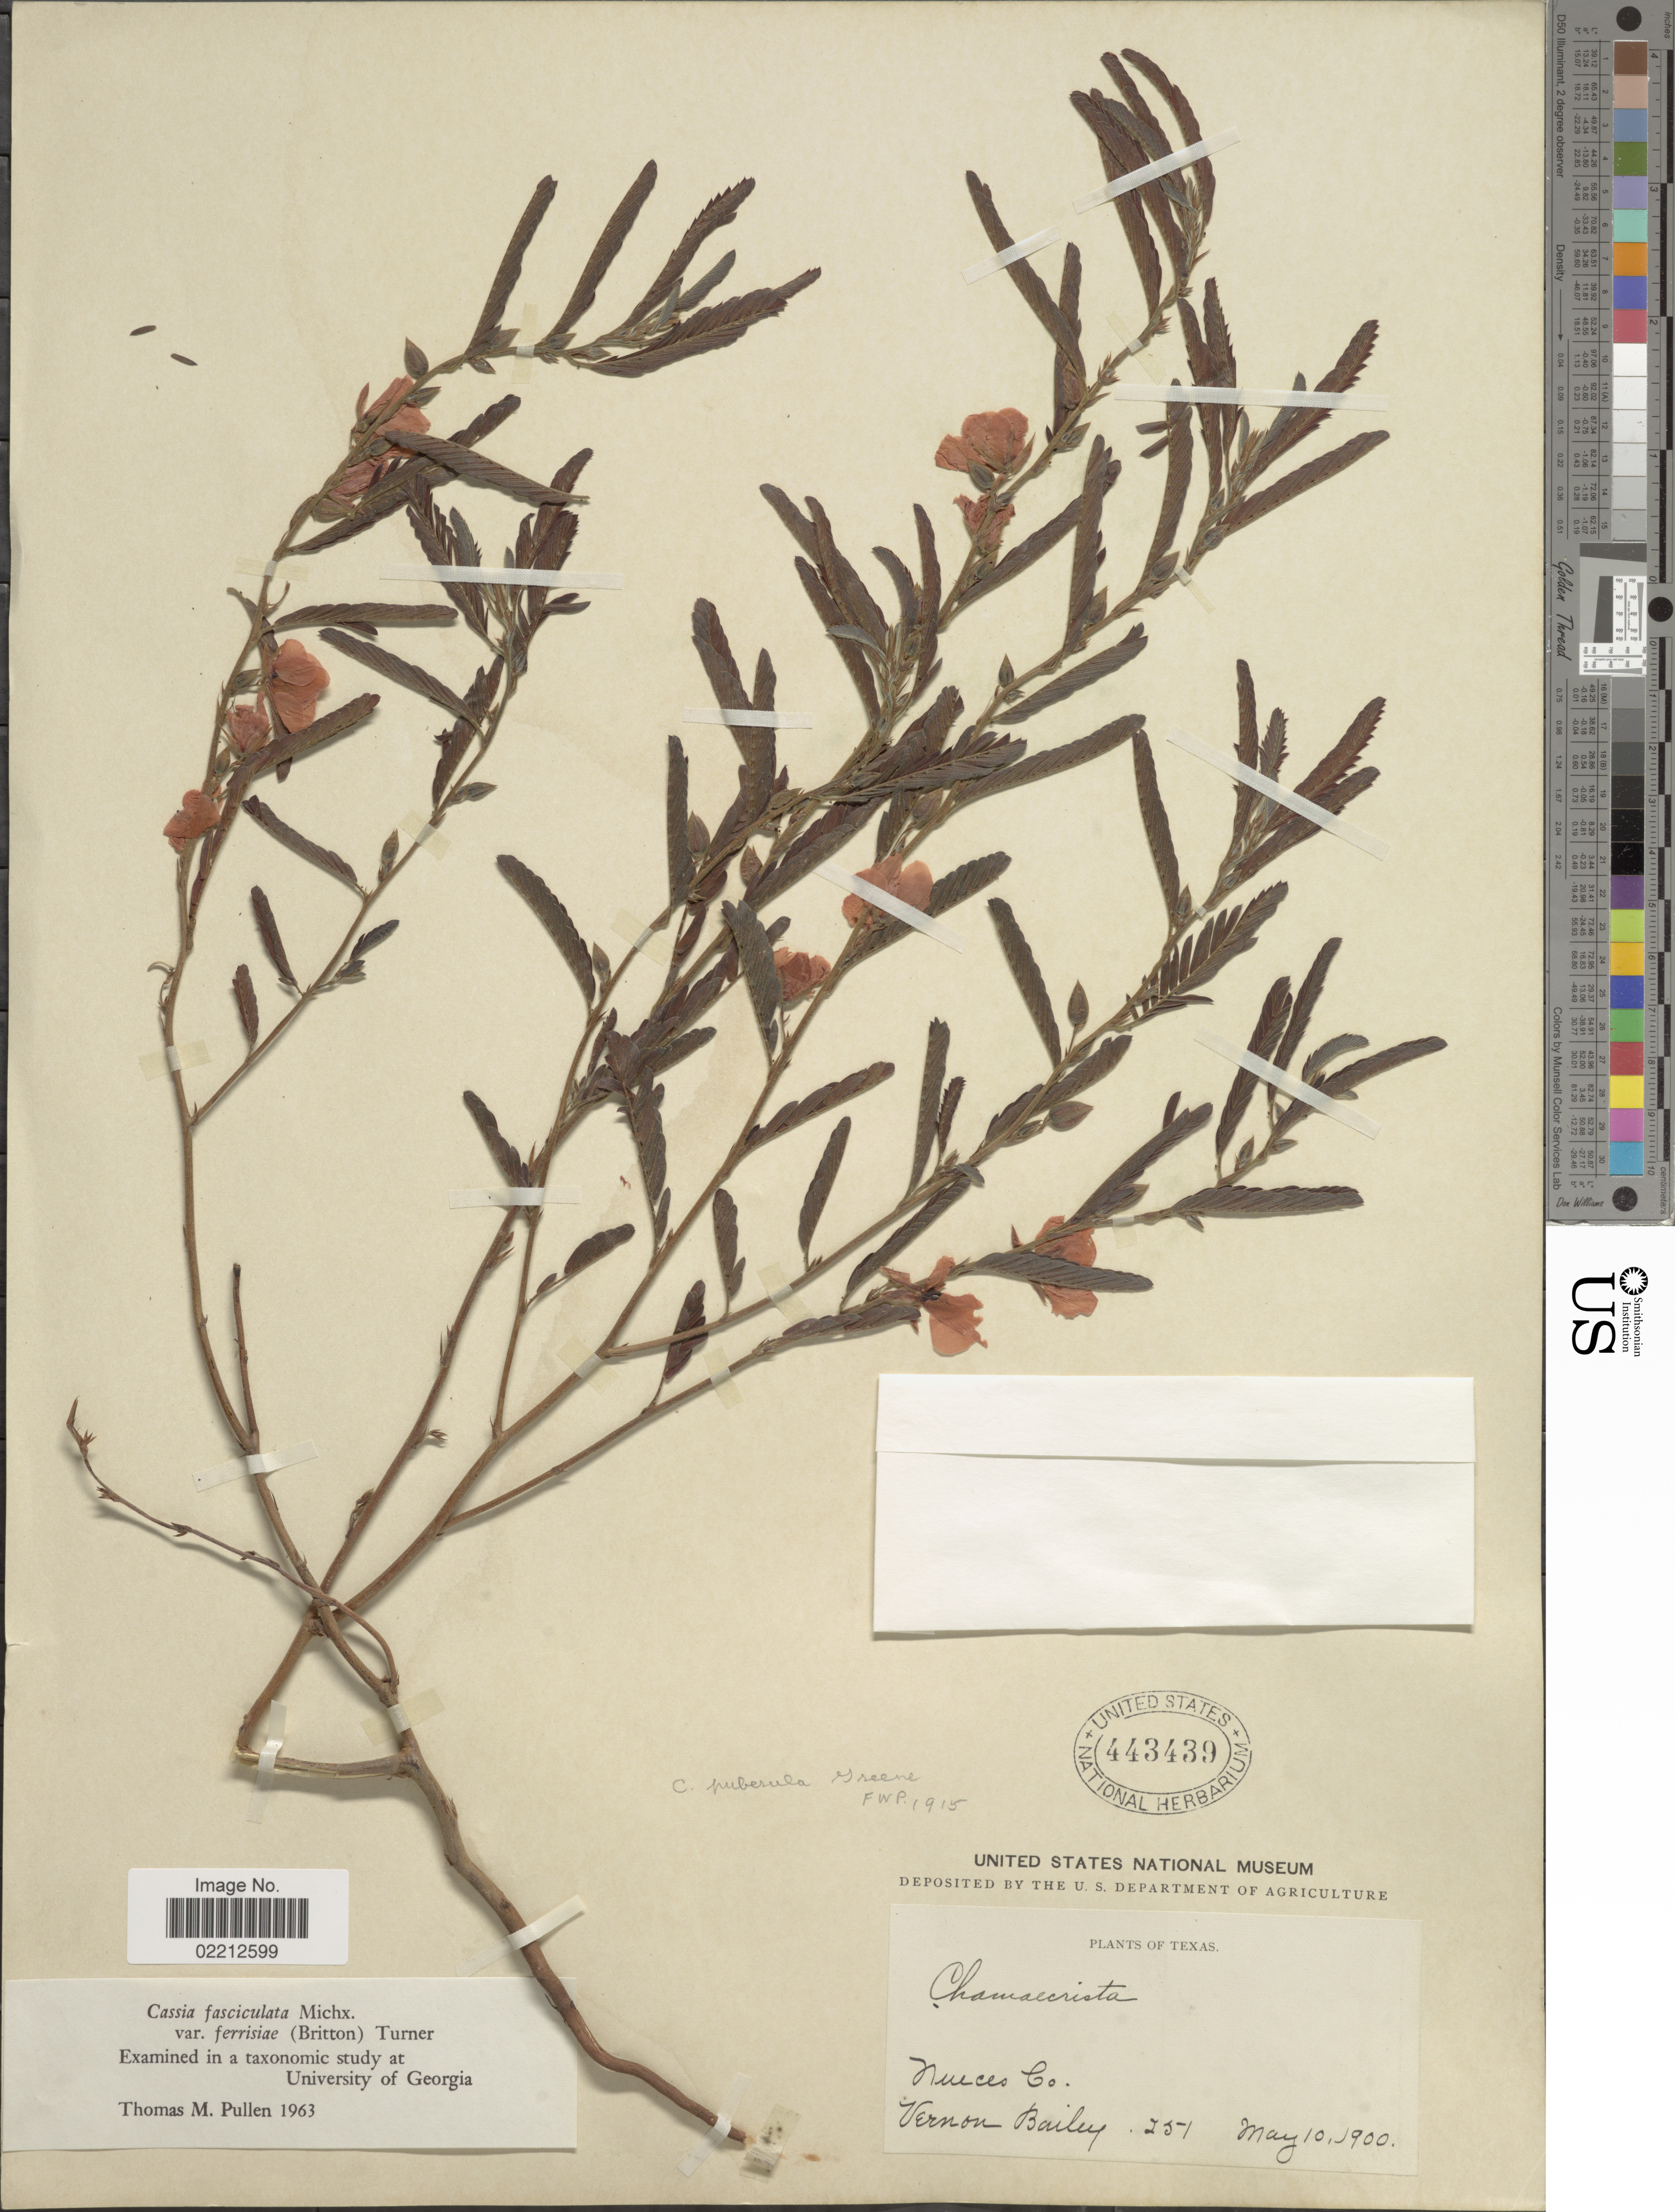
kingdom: Plantae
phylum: Tracheophyta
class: Magnoliopsida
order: Fabales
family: Fabaceae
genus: Chamaecrista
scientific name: Chamaecrista fasciculata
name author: (Michx.) Greene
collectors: V. O. Bailey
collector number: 251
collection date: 1900-05-10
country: United States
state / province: Texas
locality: Nueces Co.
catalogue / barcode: US 443439